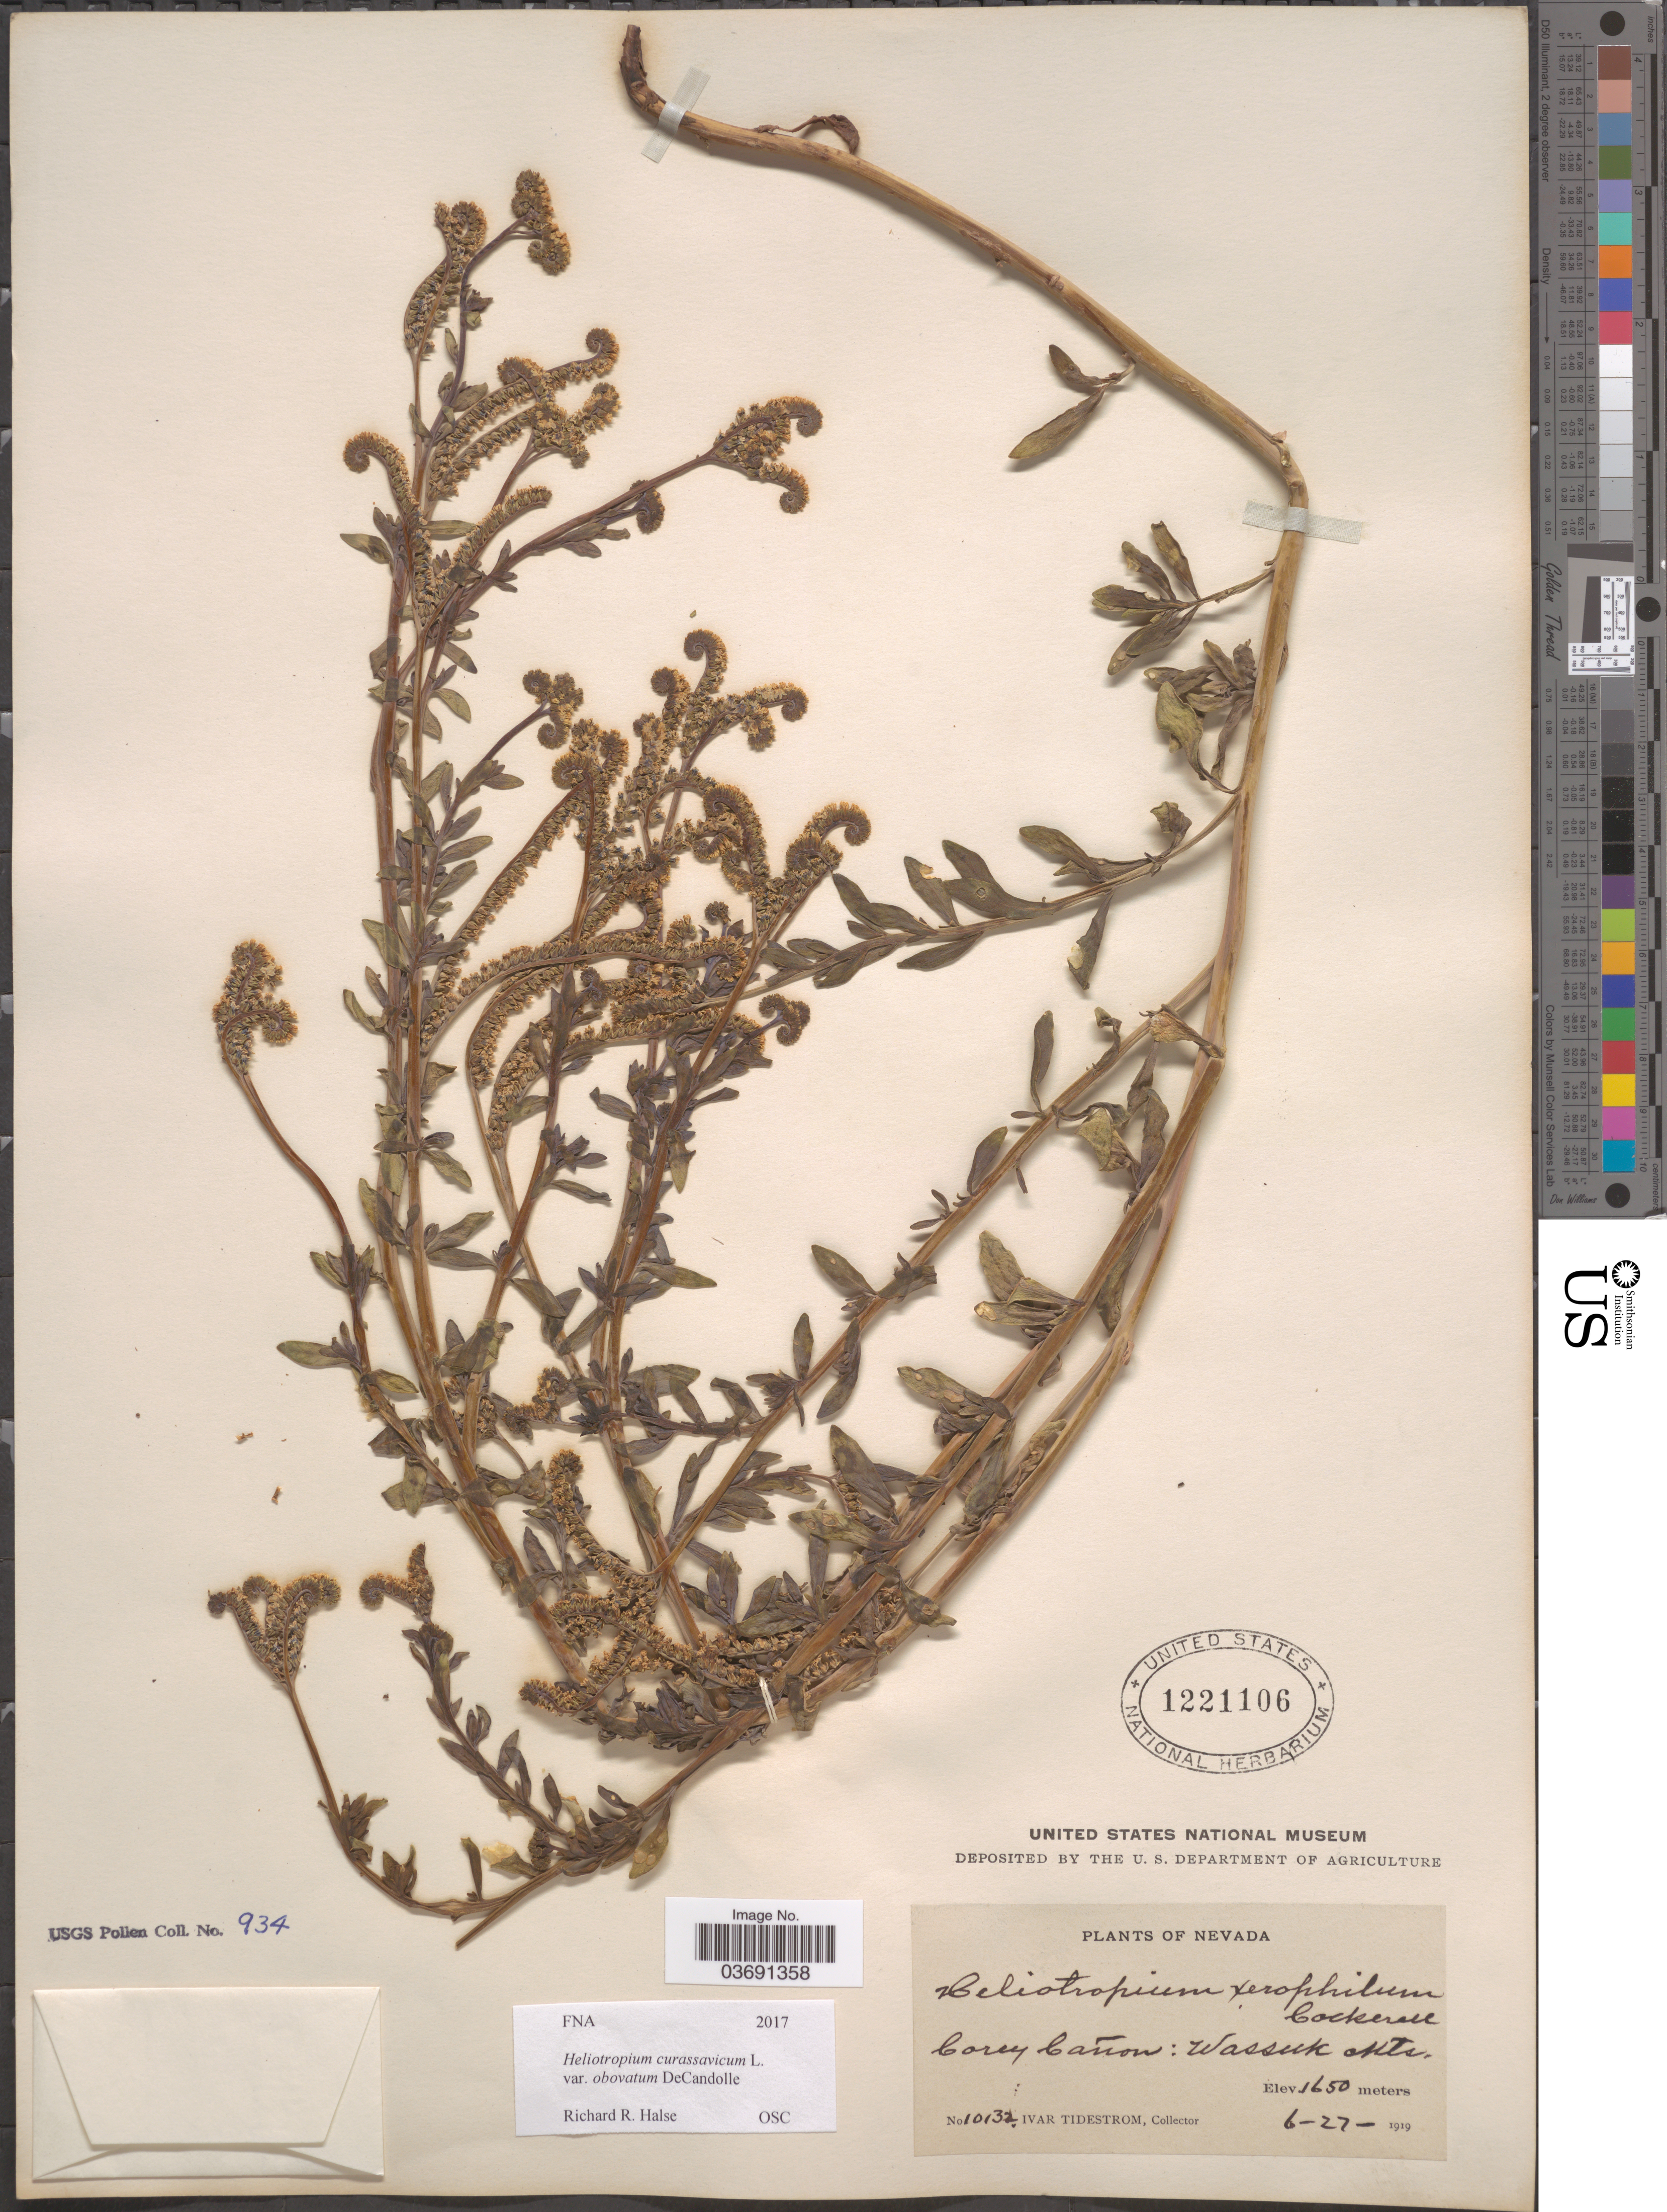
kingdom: Plantae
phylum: Tracheophyta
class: Magnoliopsida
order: Boraginales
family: Heliotropiaceae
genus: Heliotropium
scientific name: Heliotropium curassavicum subsp. obovatum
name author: (DC.) Á. Löve & D. Löve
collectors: I. F. Tidestrom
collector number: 10132*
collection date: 1919-06-27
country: United States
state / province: Nevada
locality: Corey Cañon: Wassuk Mts.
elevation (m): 1650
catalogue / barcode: US 1221106